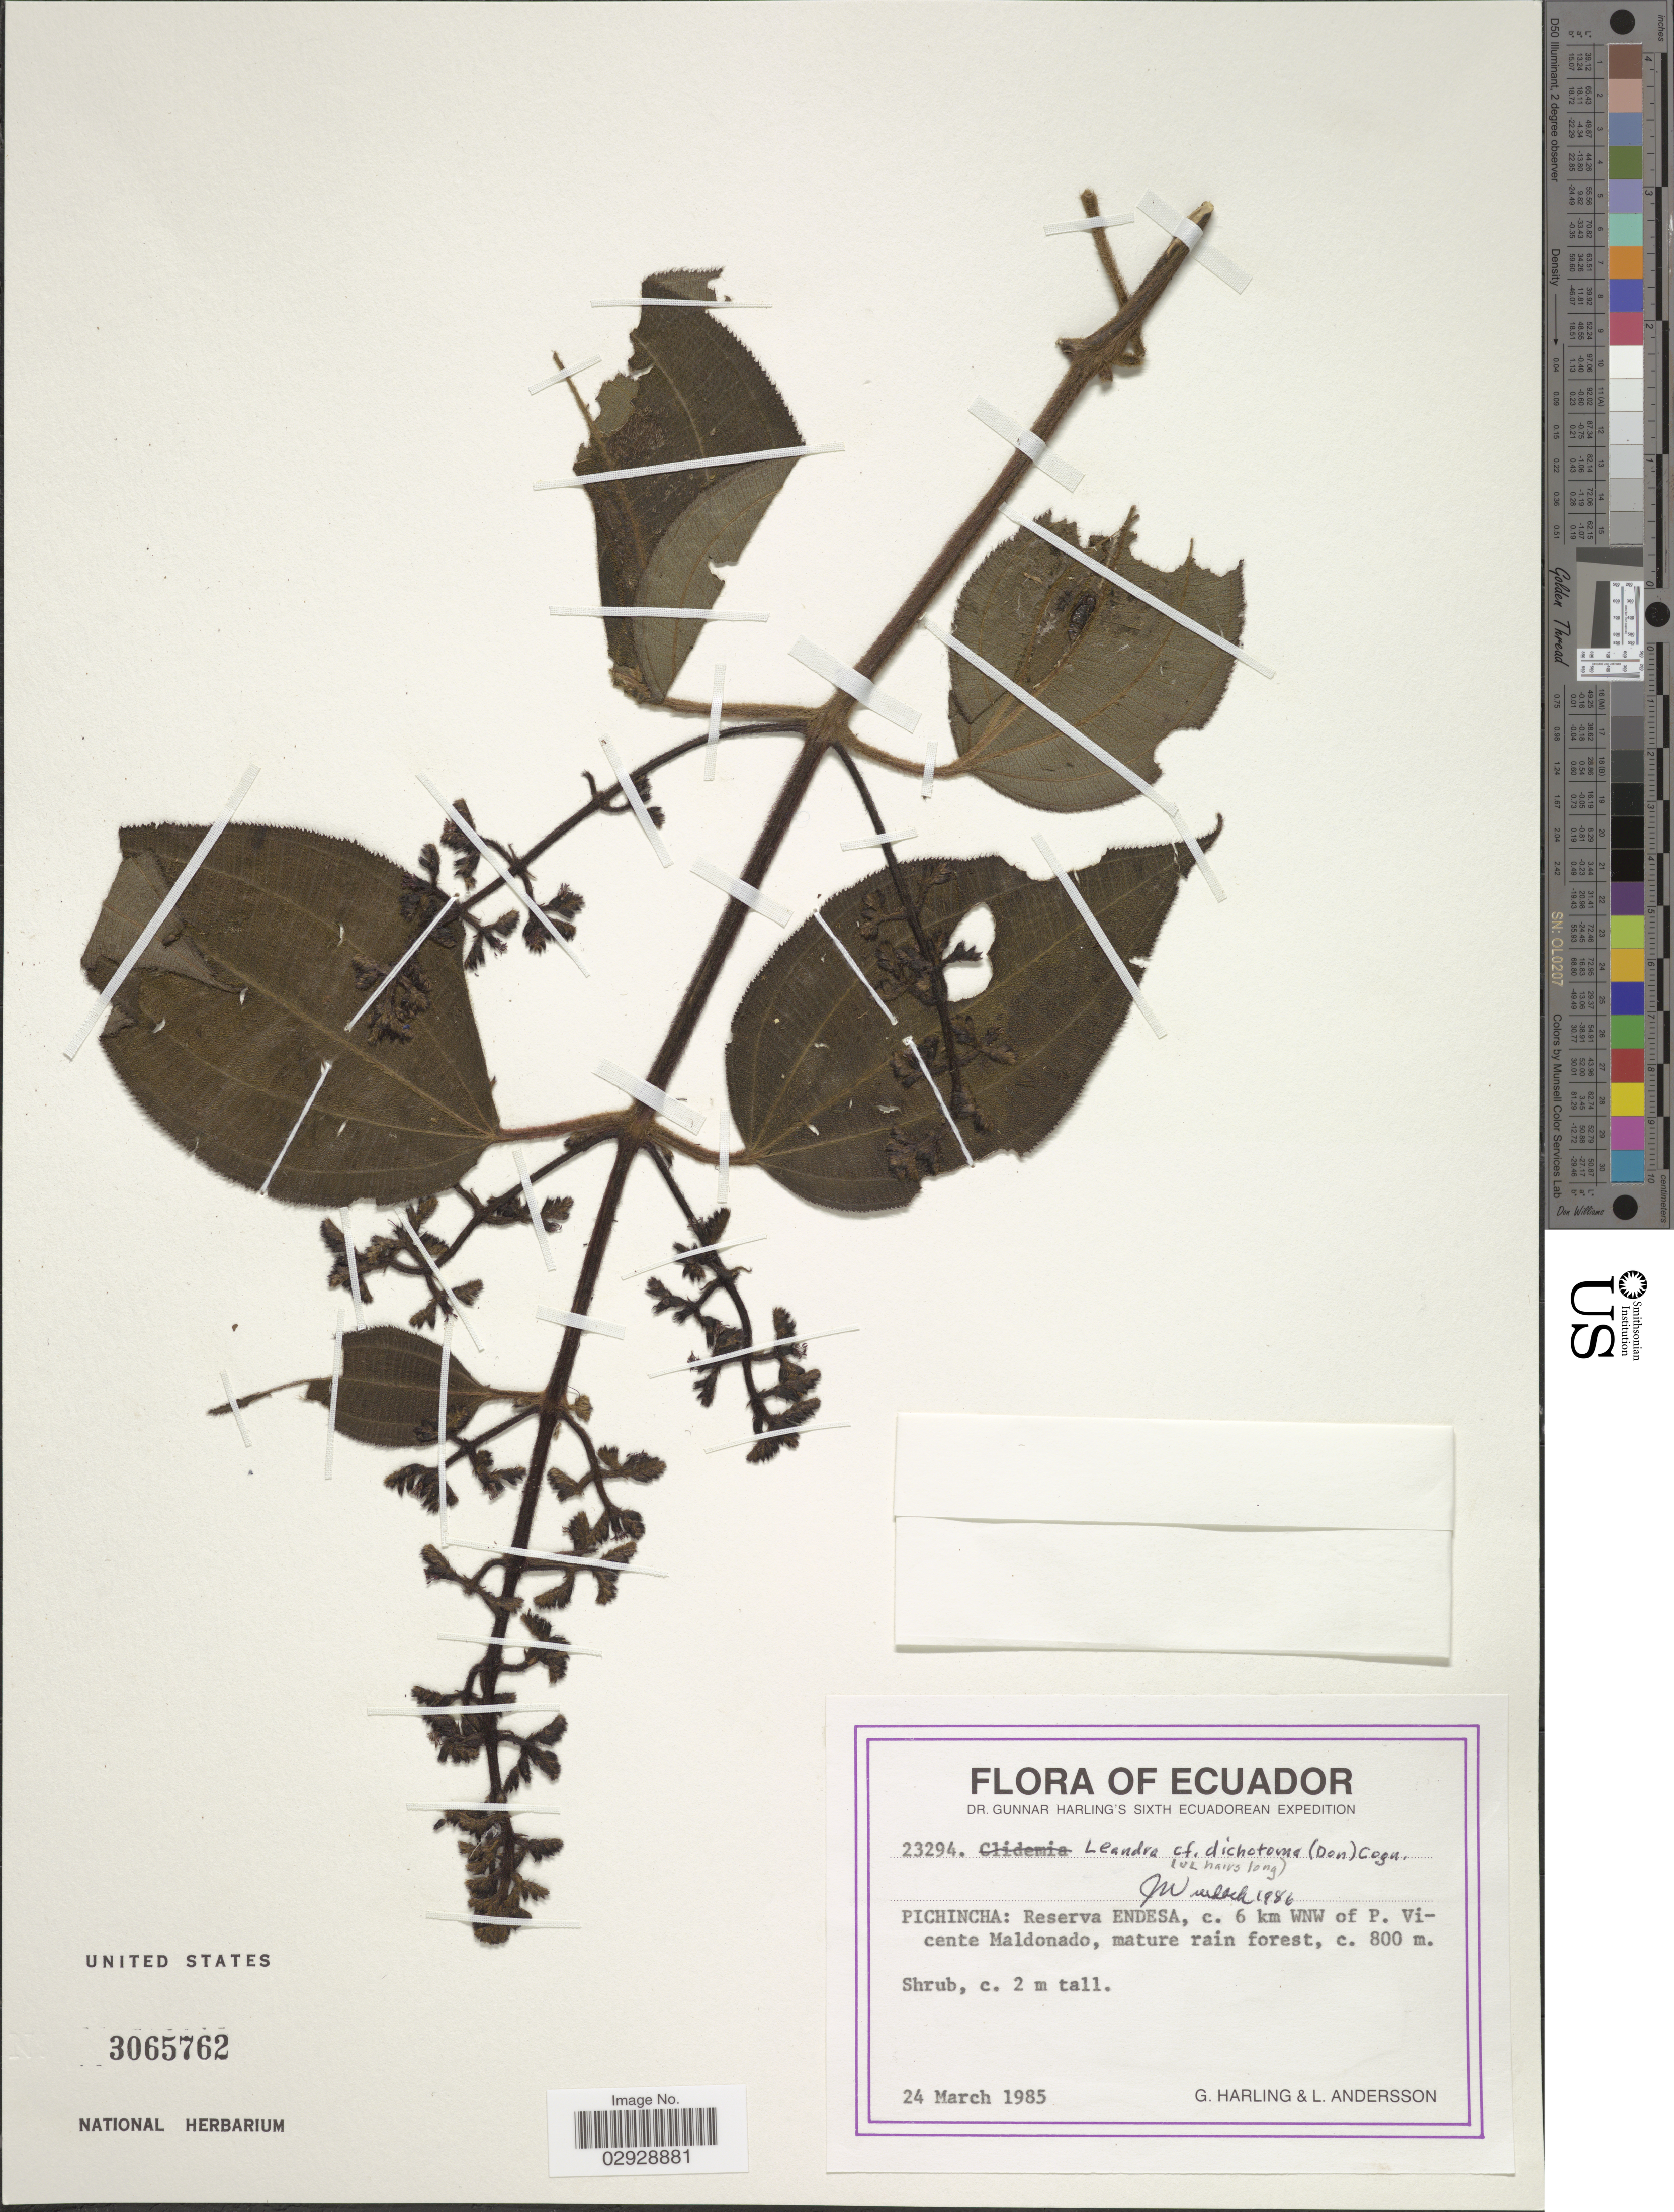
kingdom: Plantae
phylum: Tracheophyta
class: Magnoliopsida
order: Myrtales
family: Melastomataceae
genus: Leandra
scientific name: Leandra dichotoma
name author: (D. Don) Cogn.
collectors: G. Harling & L. Andersson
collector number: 23294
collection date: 1985-03-24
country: Ecuador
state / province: Pichincha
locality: Reserva ENDESA, c. 6 km WNW of P. Vicente Maldonado.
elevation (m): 800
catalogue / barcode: US 3065762